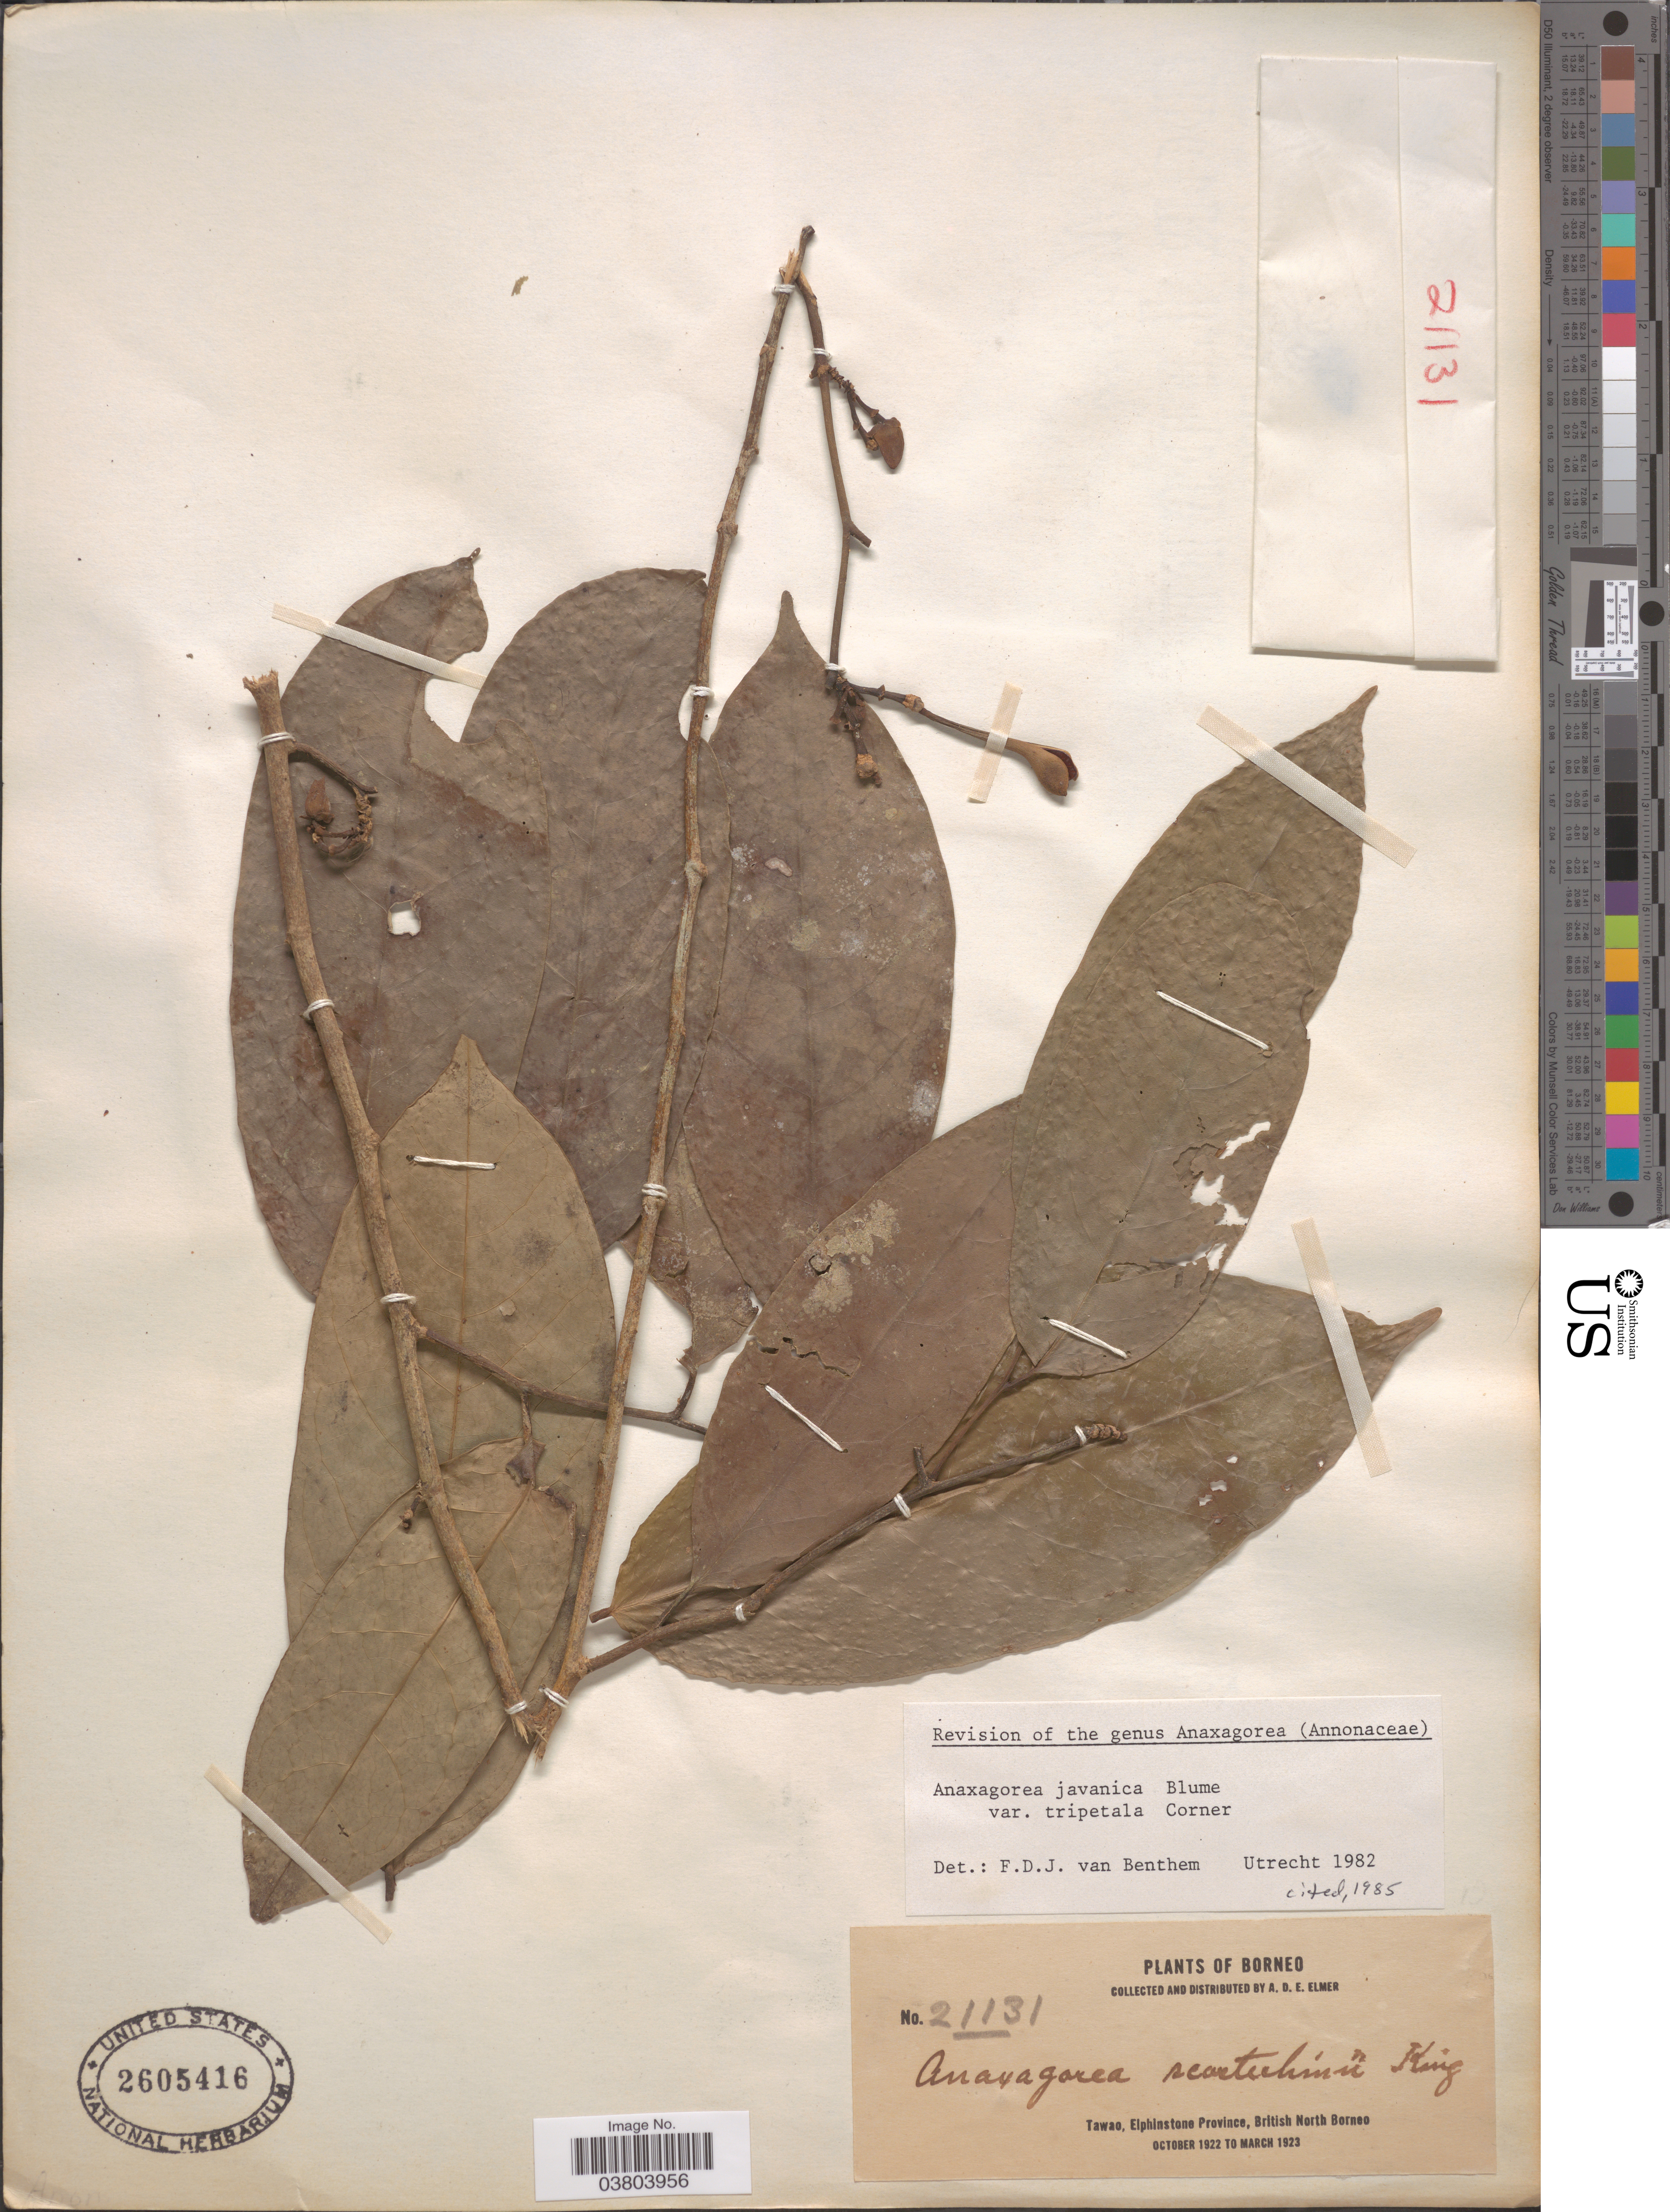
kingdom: Plantae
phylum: Tracheophyta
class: Magnoliopsida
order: Magnoliales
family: Annonaceae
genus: Anaxagorea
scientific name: Anaxagorea javanica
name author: Blume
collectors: A. D. E. Elmer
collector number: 21131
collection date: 1922-10/1923-03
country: Malaysia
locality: Borneo. Tawao, Elphinstone Province, British North Borneo.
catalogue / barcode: US 2605416